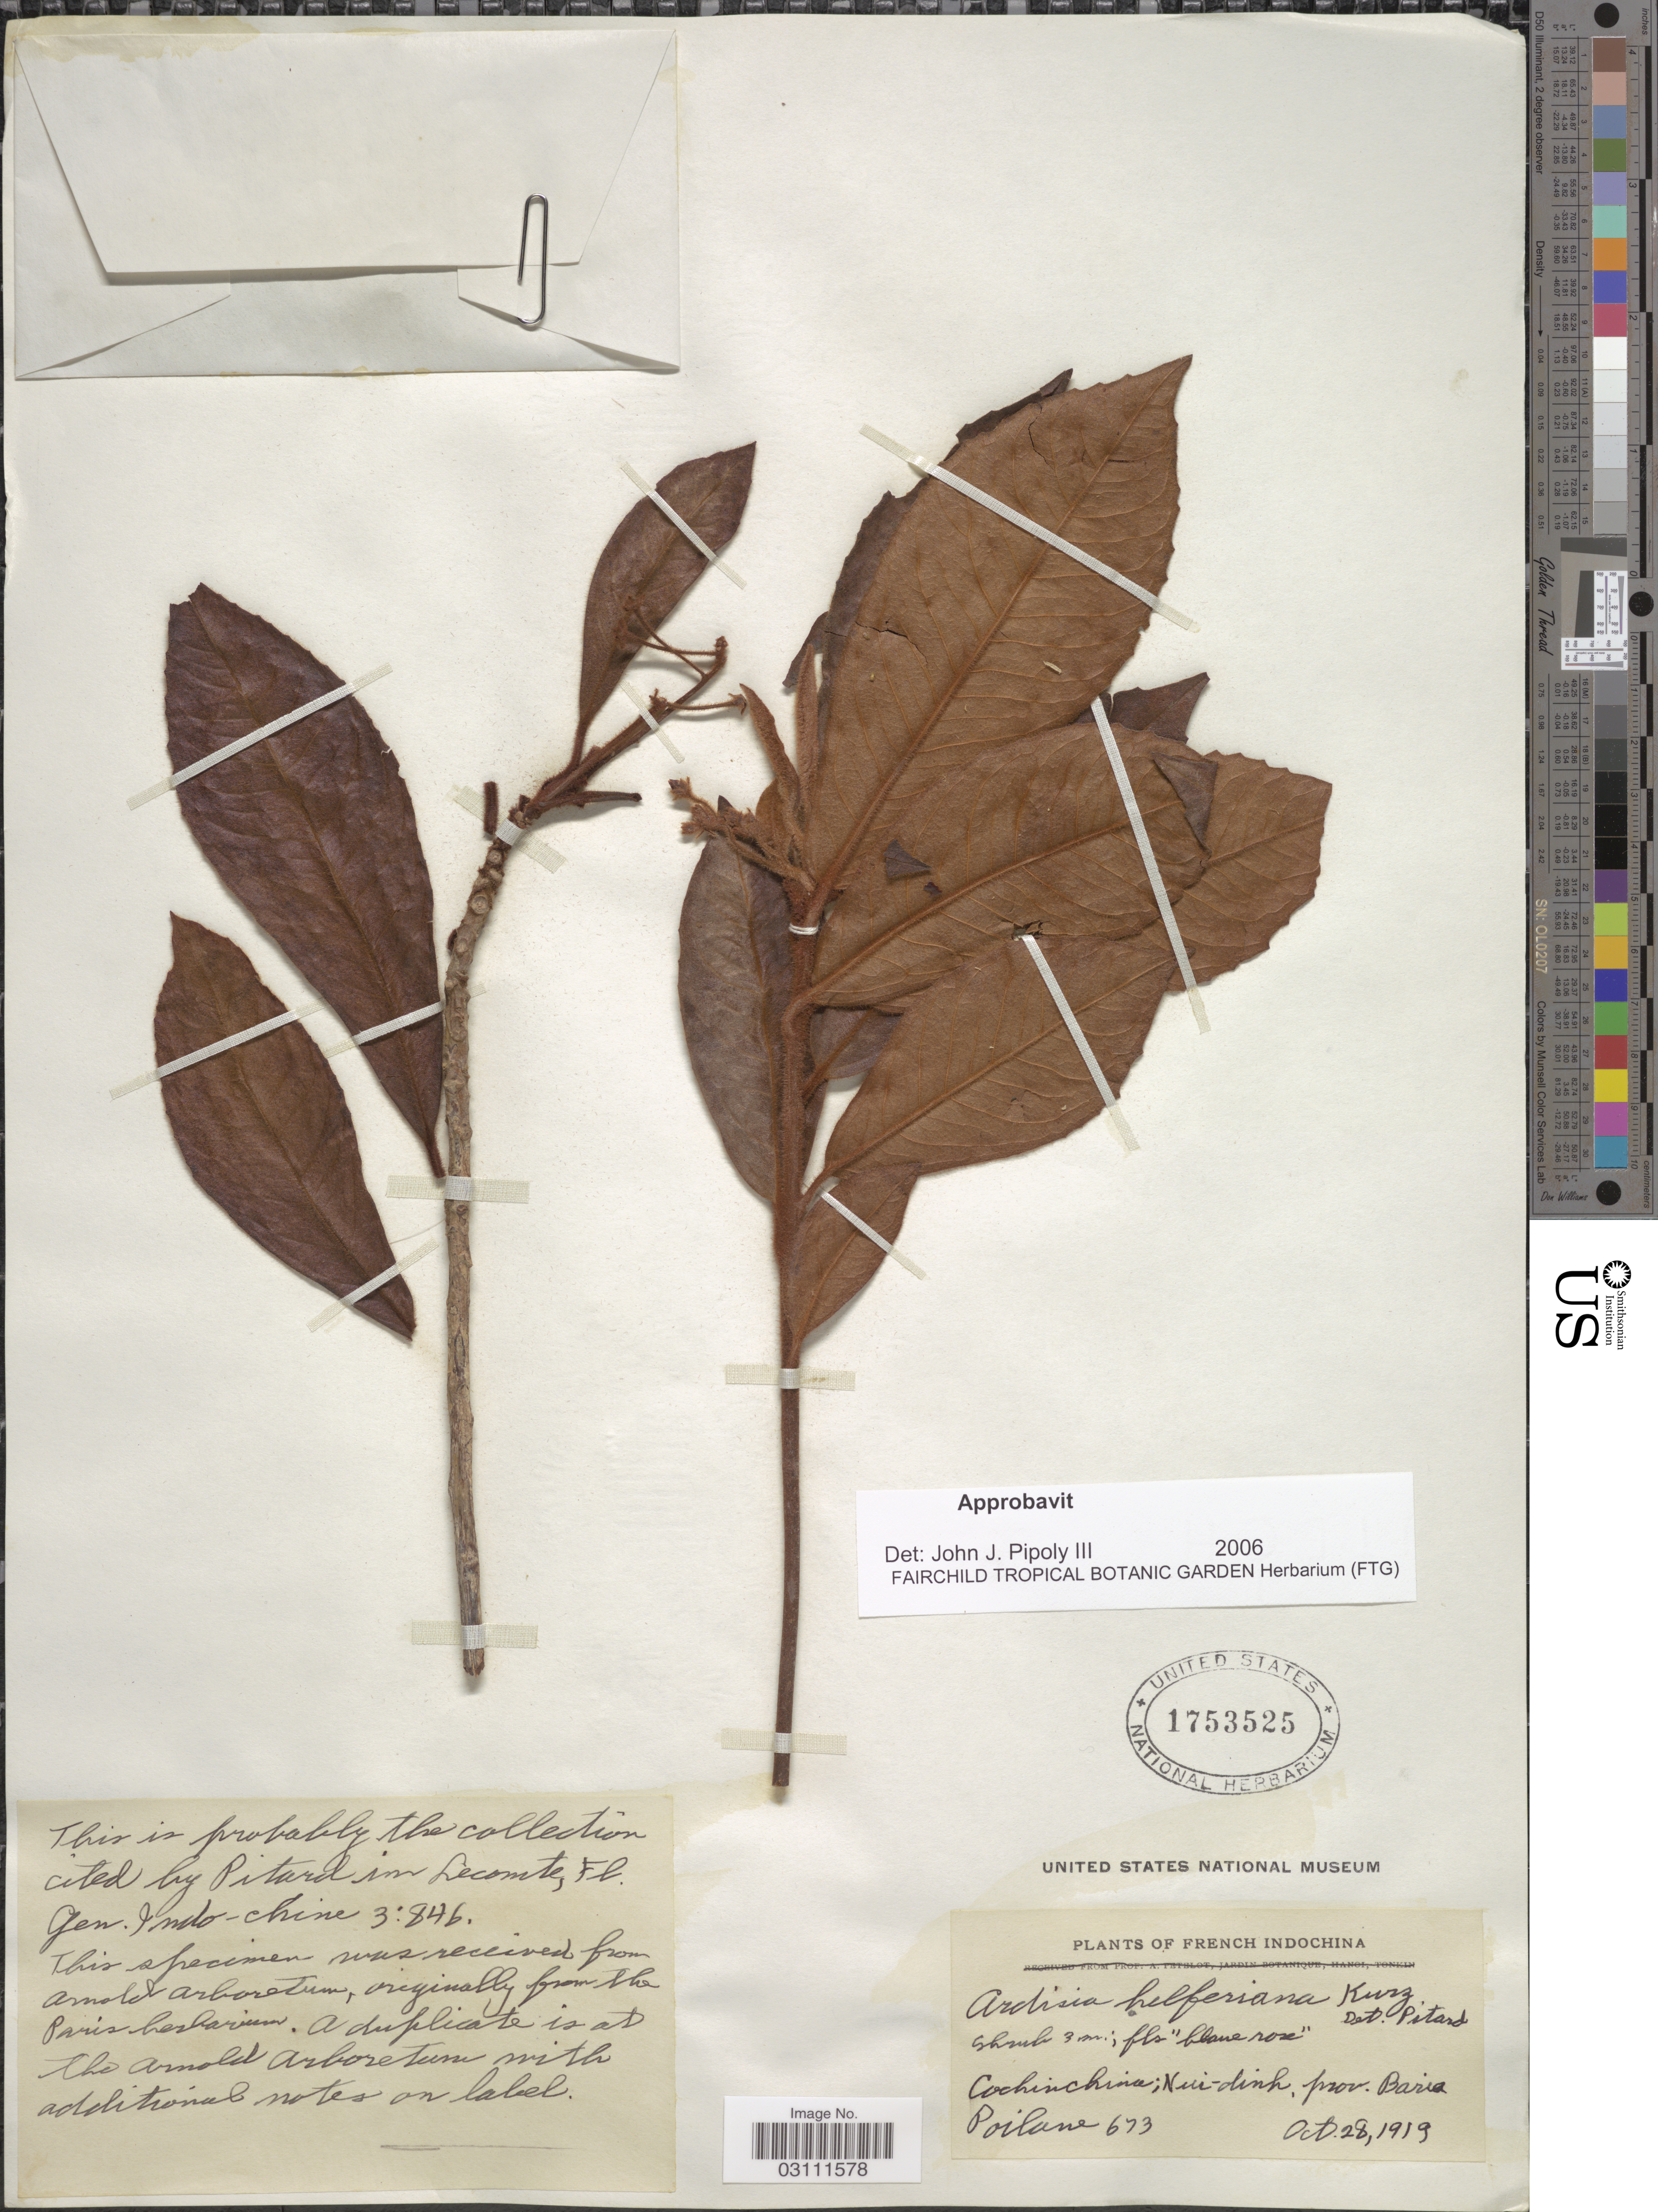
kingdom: Plantae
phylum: Tracheophyta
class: Magnoliopsida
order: Ericales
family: Primulaceae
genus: Ardisia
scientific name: Ardisia helferiana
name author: Kurz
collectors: -. Poilane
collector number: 673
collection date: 1919-10-28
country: Vietnam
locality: French-Indochina, Cochinchina; Nui-dink, prov. Baria.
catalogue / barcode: US 1753525